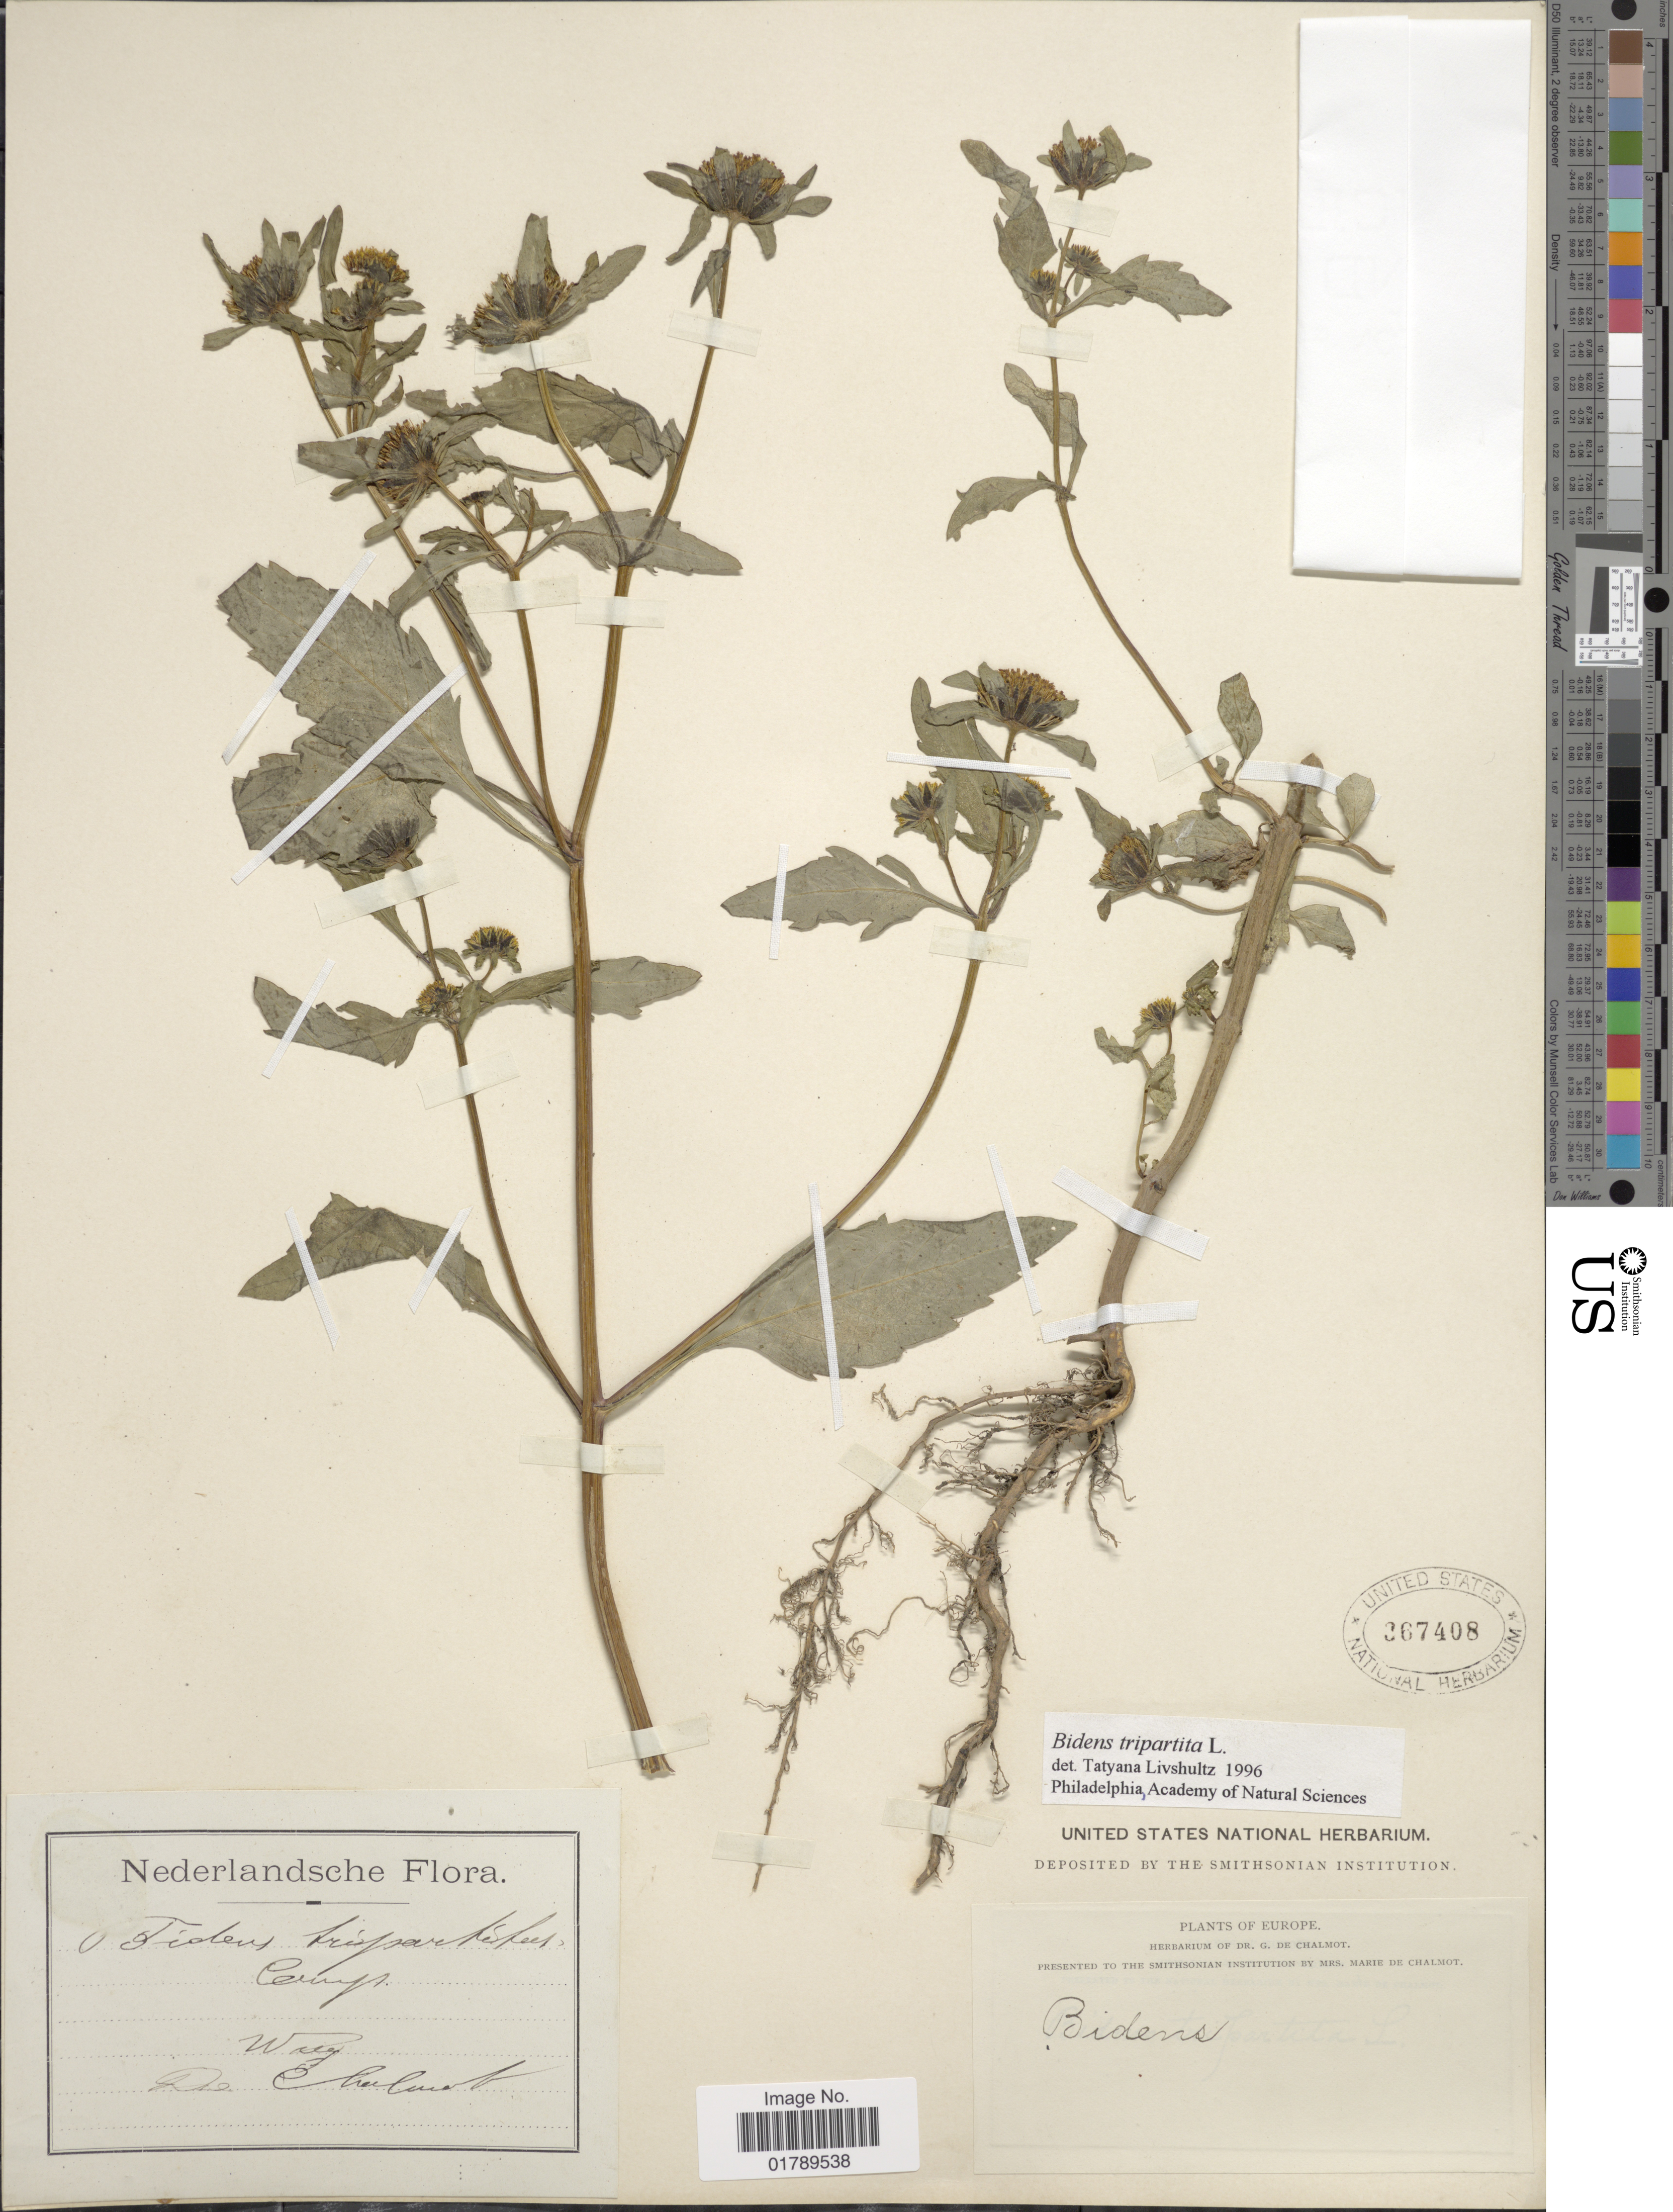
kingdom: Plantae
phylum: Tracheophyta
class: Magnoliopsida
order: Asterales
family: Asteraceae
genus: Bidens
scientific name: Bidens tripartita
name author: L.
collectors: G. de Chalmot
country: Netherlands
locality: Nederlandsche. Weeg.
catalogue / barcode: US 367408